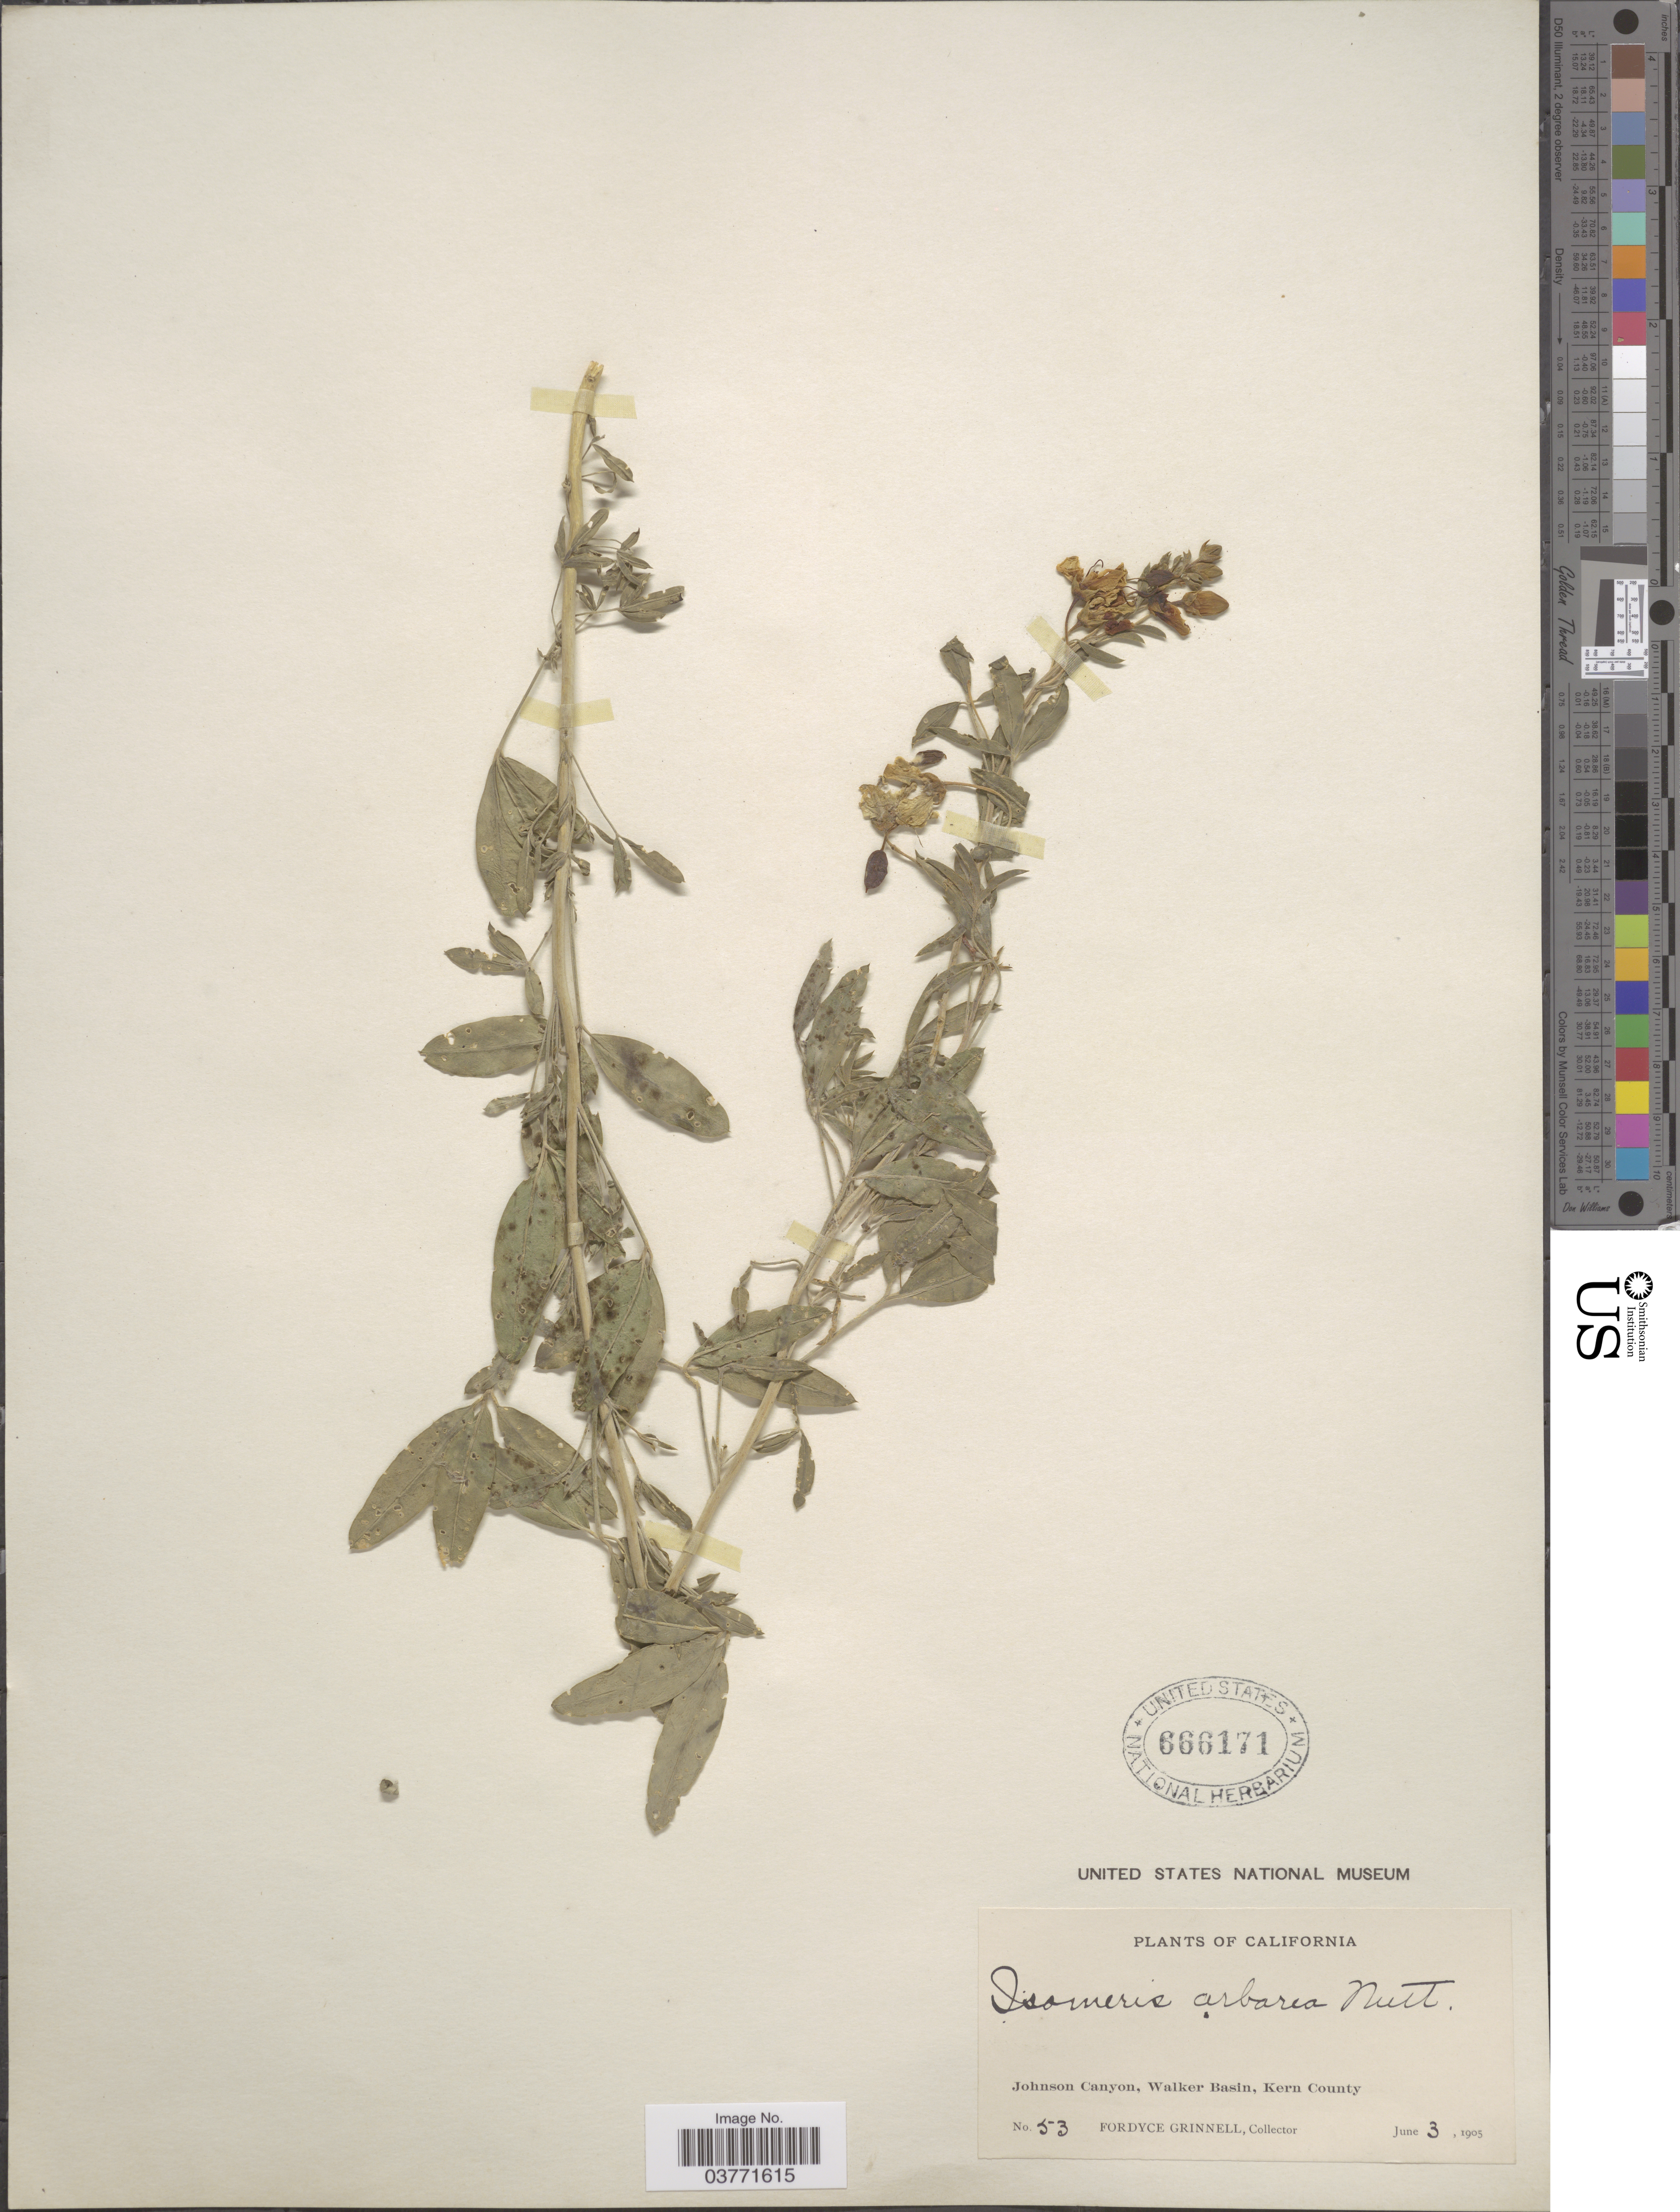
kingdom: Plantae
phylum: Tracheophyta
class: Magnoliopsida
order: Brassicales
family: Cleomaceae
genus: Cleomella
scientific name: Cleomella arborea var. arborea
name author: (Nutt.) Roalson & J.C. Hall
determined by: Strong, Mark T., (BOT), Smithsonian Institution - National Museum of Natural History (UNITED STATES)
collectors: F. Grinnell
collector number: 53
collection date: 1905-06-03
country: United States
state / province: California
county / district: Kern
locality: Johnson Canyon, Walker Basin, Kern County.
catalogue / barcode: US 666171